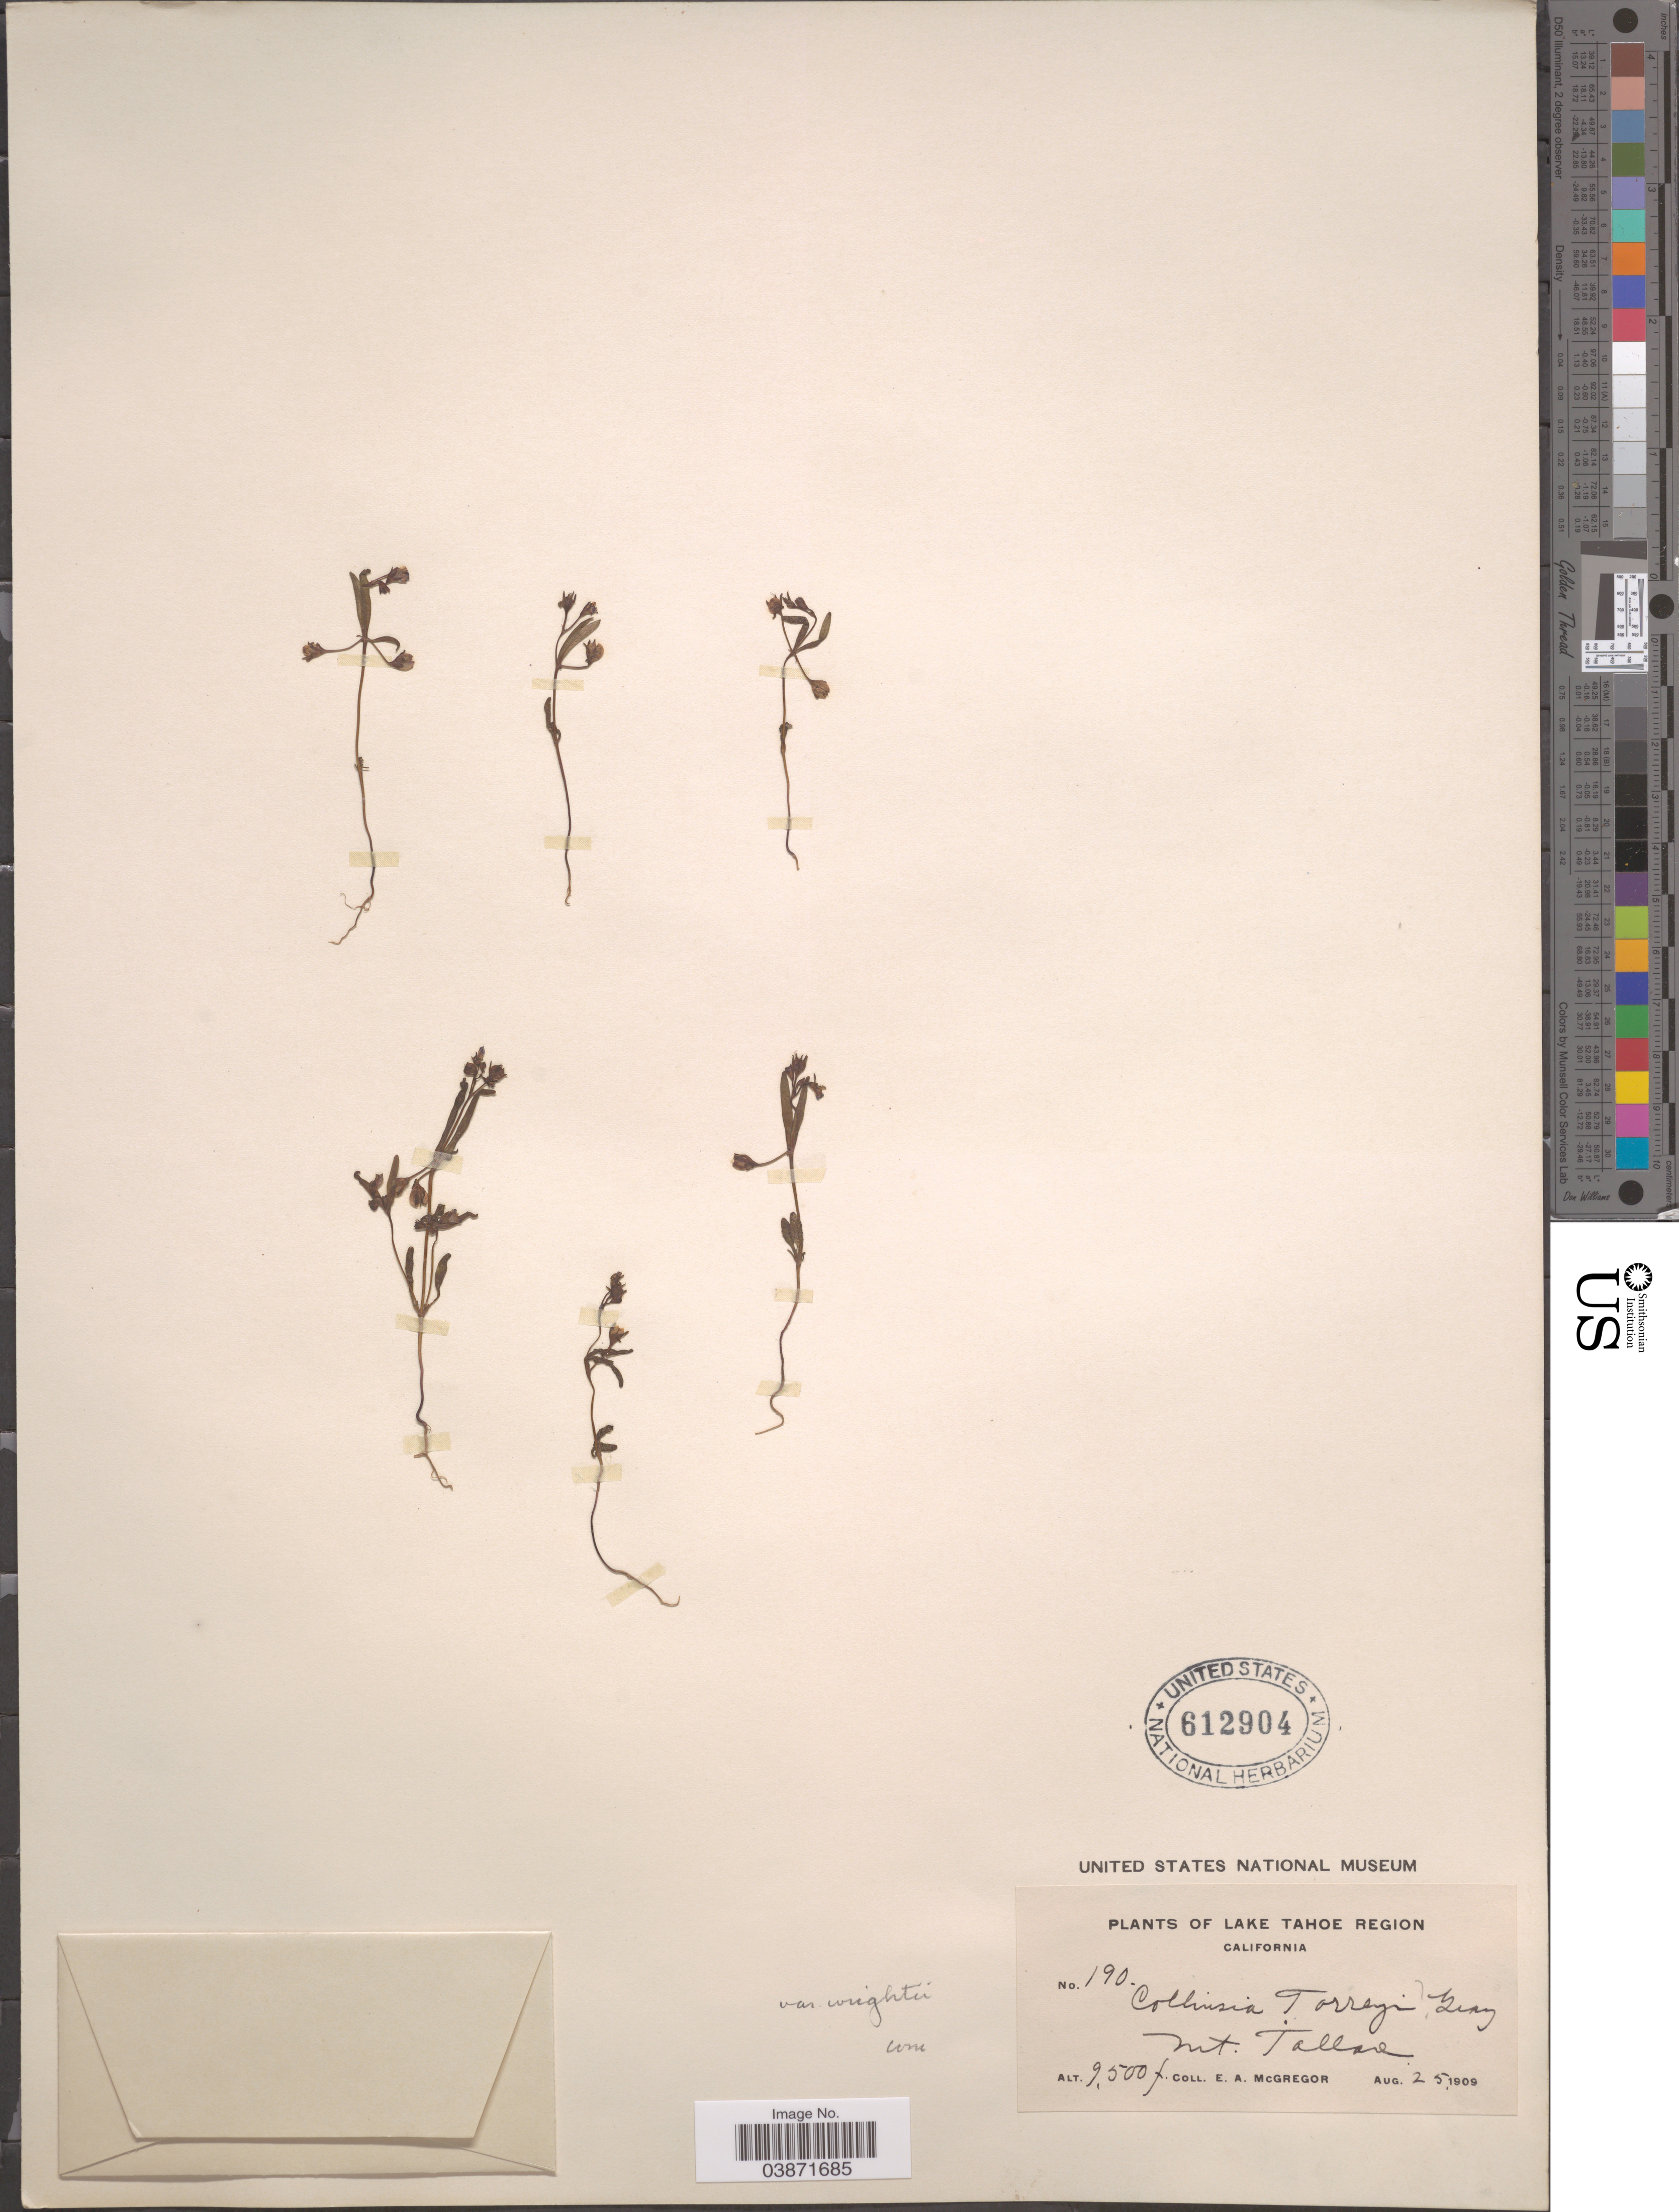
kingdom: Plantae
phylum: Tracheophyta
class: Magnoliopsida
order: Lamiales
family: Plantaginaceae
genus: Collinsia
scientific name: Collinsia torreyi var. wrightii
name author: A. Gray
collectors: E. A. McGregor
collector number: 9500f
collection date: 1909-08-25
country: United States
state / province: California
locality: Lake Tahoe Region. Mt. Tallare.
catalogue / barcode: US 612904